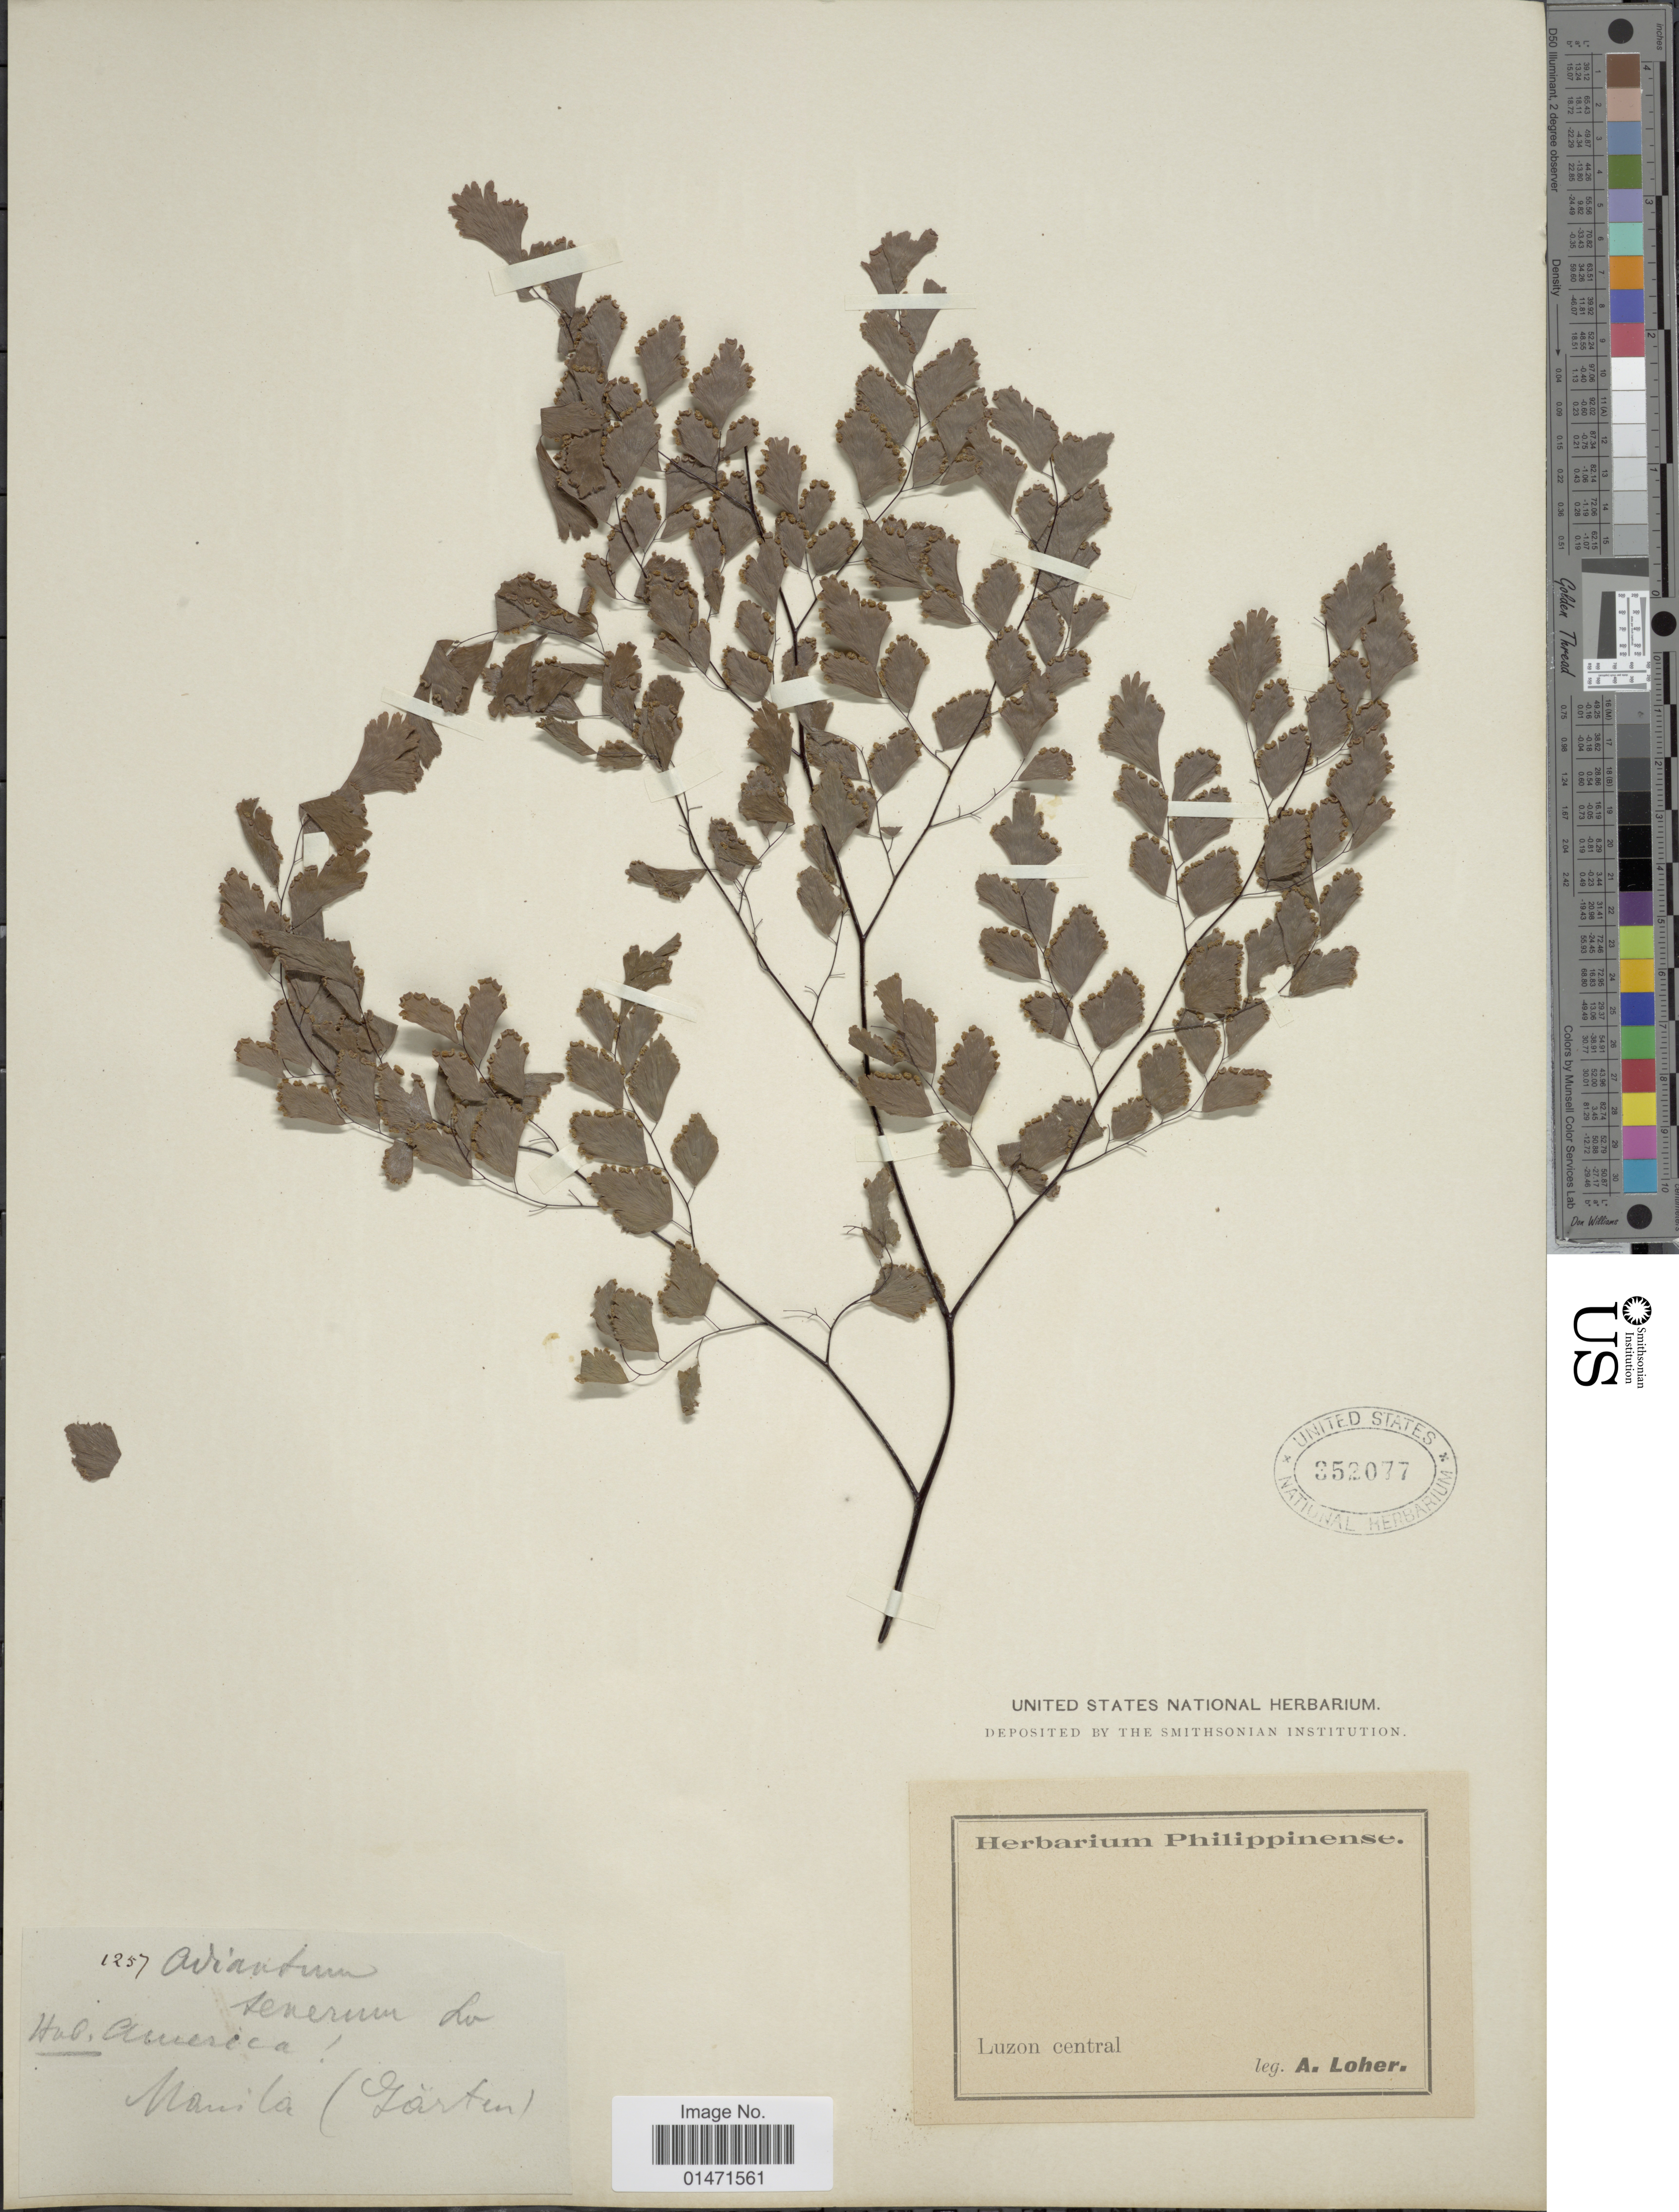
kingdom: Plantae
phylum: Tracheophyta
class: Polypodiopsida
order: Polypodiales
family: Pteridaceae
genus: Adiantum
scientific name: Adiantum tenerum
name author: Sw.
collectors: A. Loher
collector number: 1257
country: Philippines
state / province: Central Luzon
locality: Manila (Garten)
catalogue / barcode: US 352077